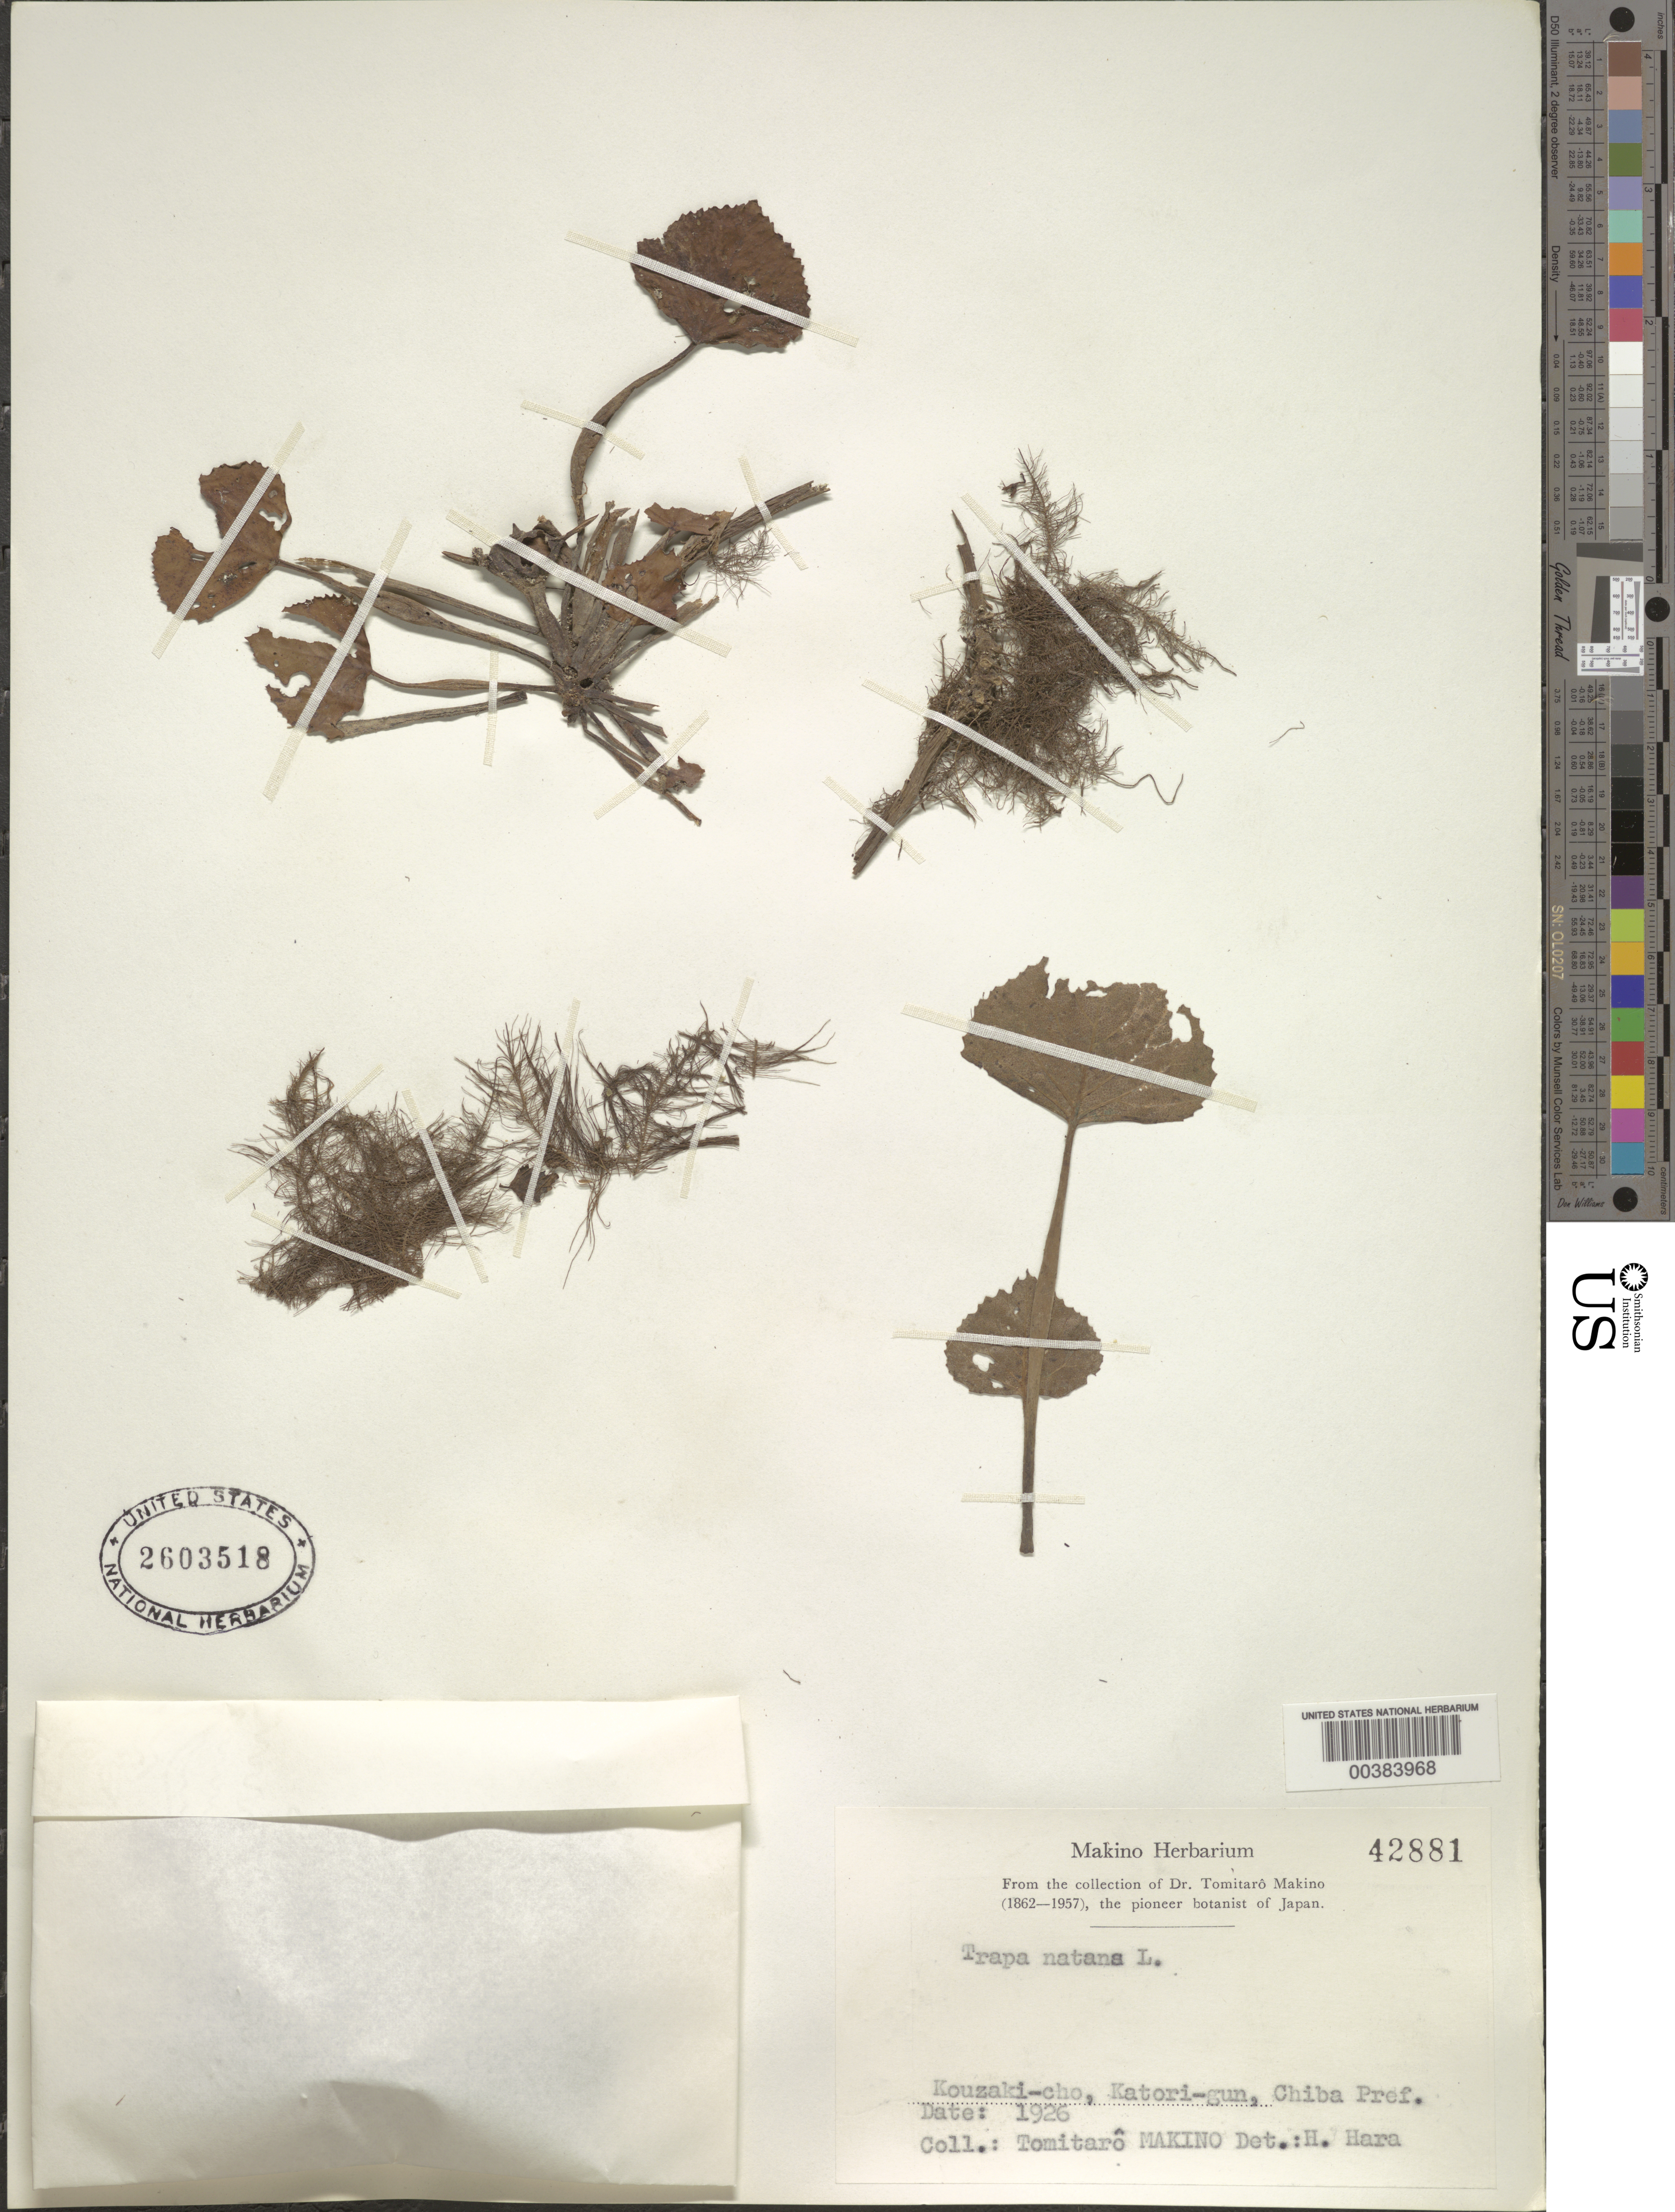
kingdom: Plantae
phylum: Tracheophyta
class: Magnoliopsida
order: Myrtales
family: Lythraceae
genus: Trapa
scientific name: Trapa natans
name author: L.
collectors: T. Makino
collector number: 42881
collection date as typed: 1926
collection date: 1926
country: Japan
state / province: Tiba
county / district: Katori-gun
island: Honshu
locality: Kouzaki-cho, katori-gun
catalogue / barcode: US 2603518